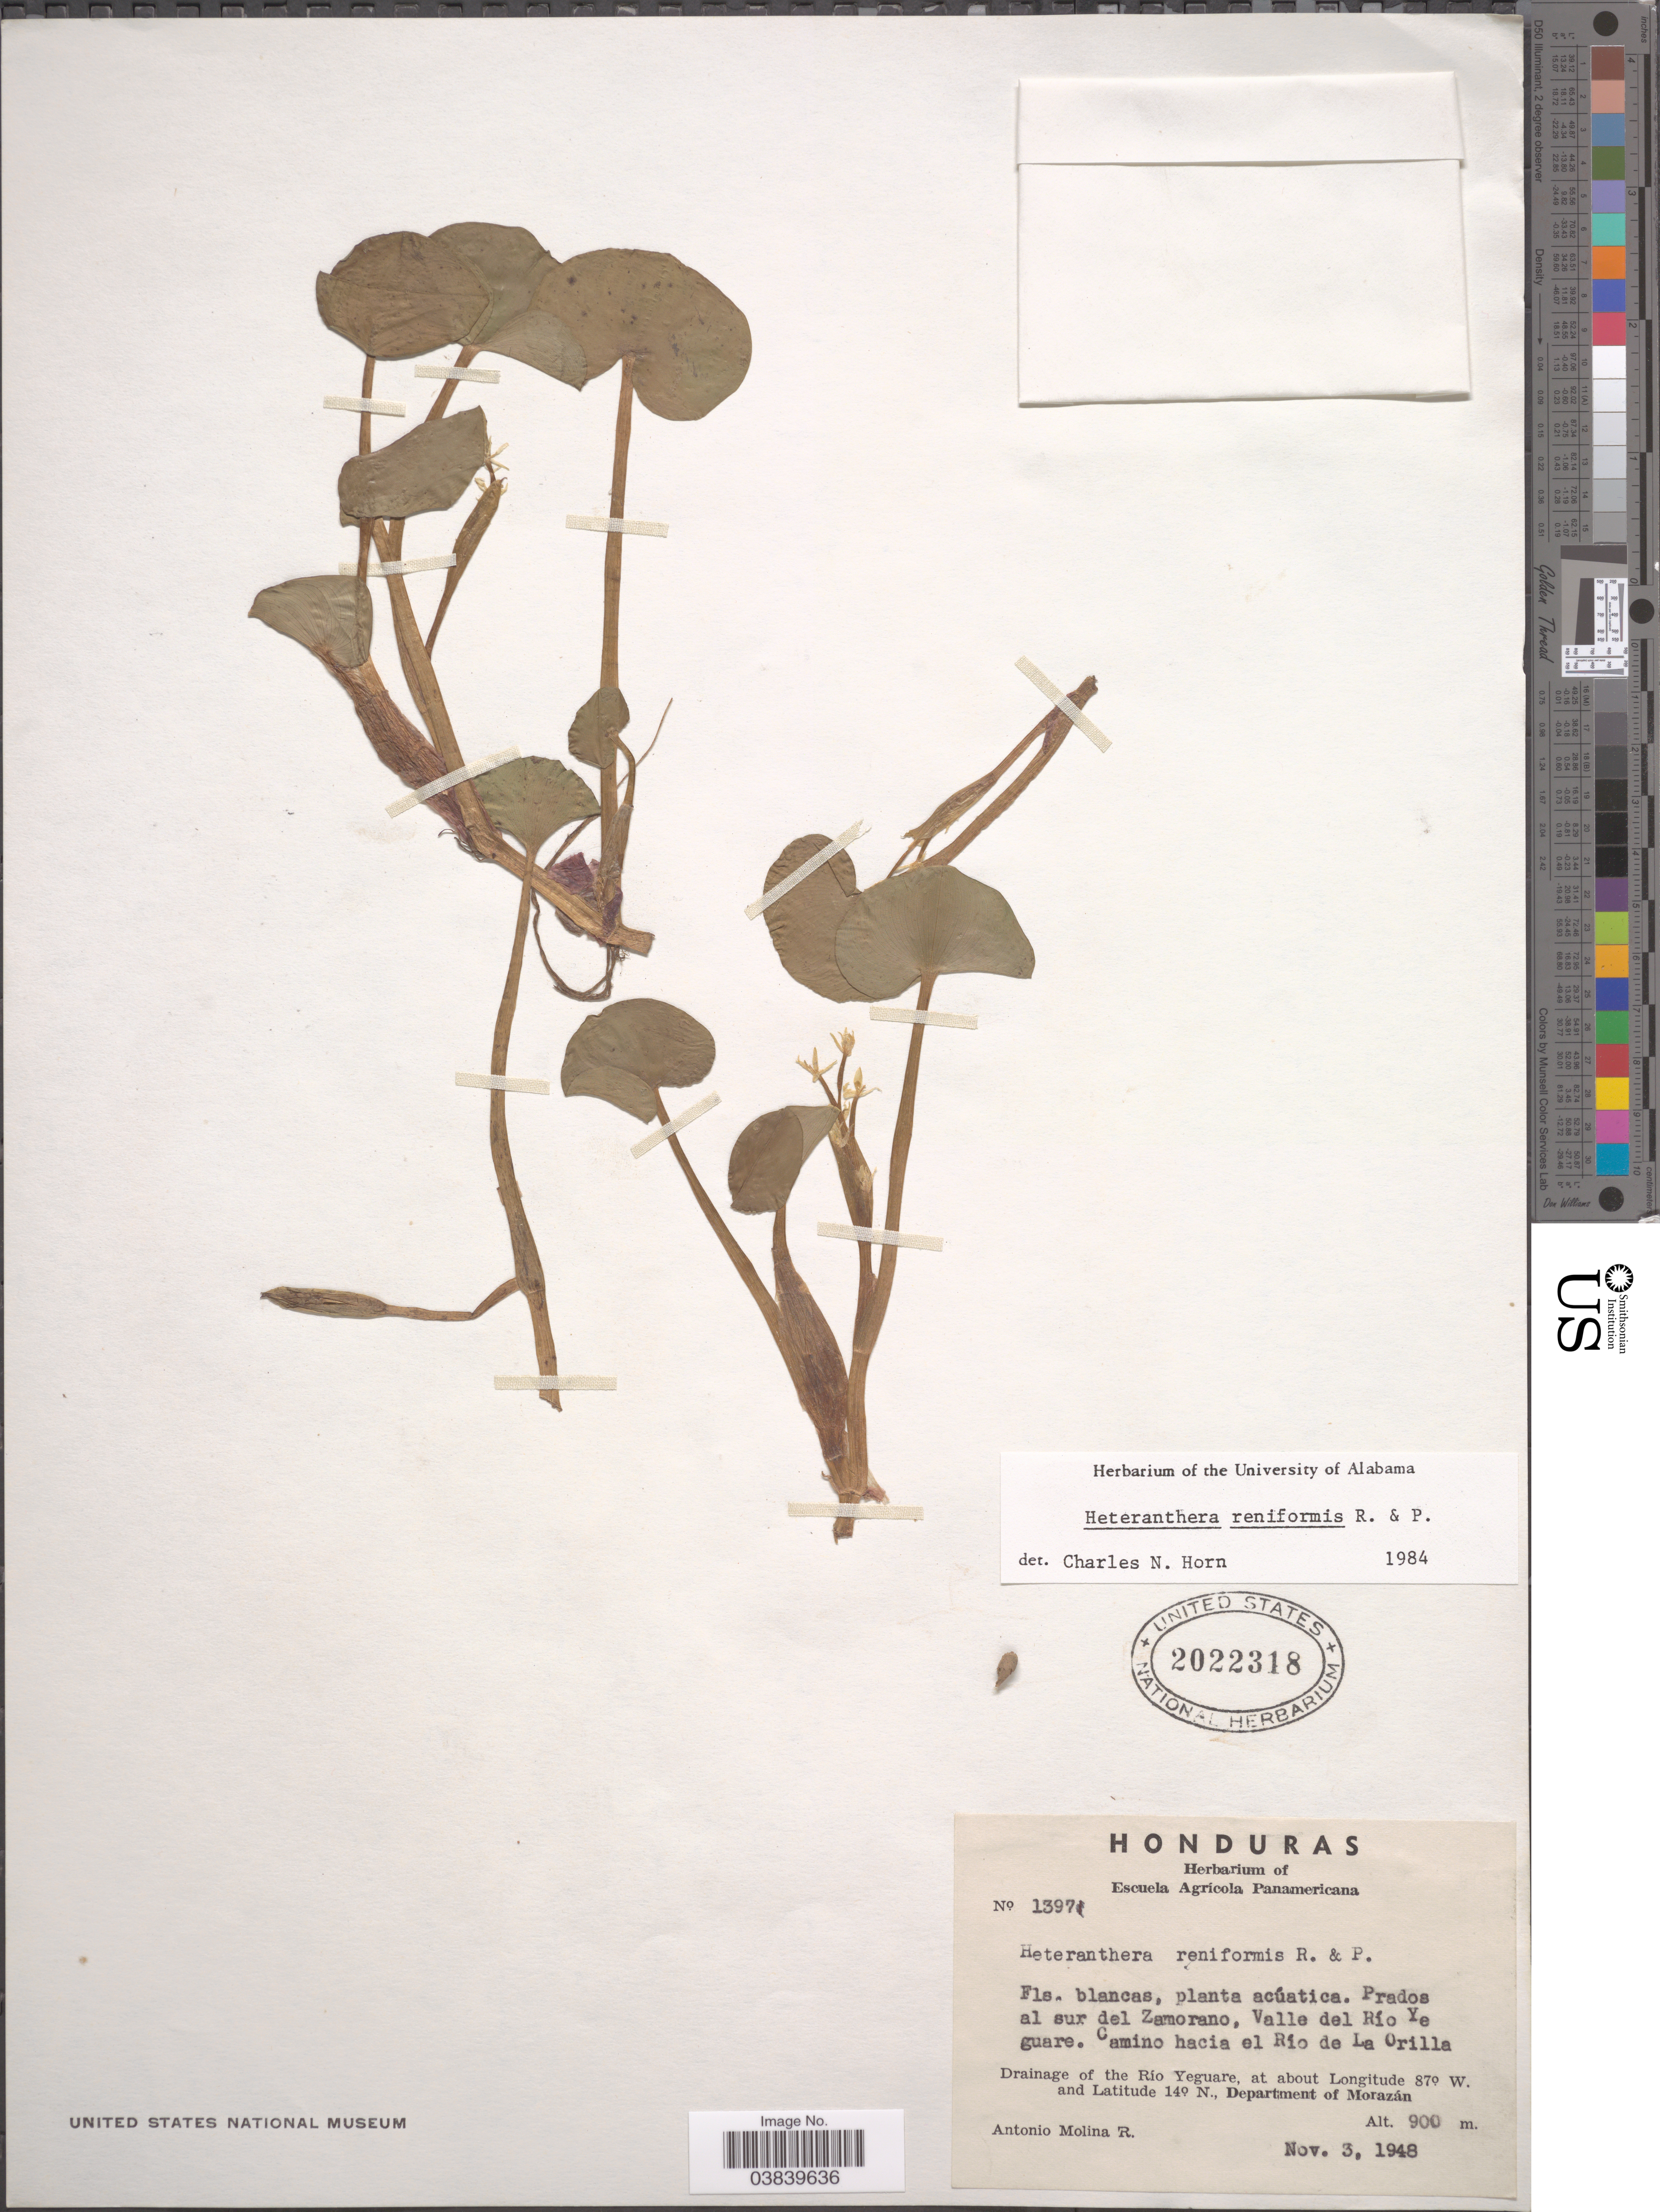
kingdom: Plantae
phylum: Tracheophyta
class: Liliopsida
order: Commelinales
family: Pontederiaceae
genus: Heteranthera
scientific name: Heteranthera reniformis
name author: Ruiz & Pav.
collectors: A. Molina R.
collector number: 1397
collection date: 1948-11-03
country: Honduras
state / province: Fco. Morazán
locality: Prados al sur del Zamorano, Valle del Río Yeguare. Camino hacia el Río de La Orilla. Drainage of the Río Yeguare. Department of Morazán.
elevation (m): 900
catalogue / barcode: US 2022318